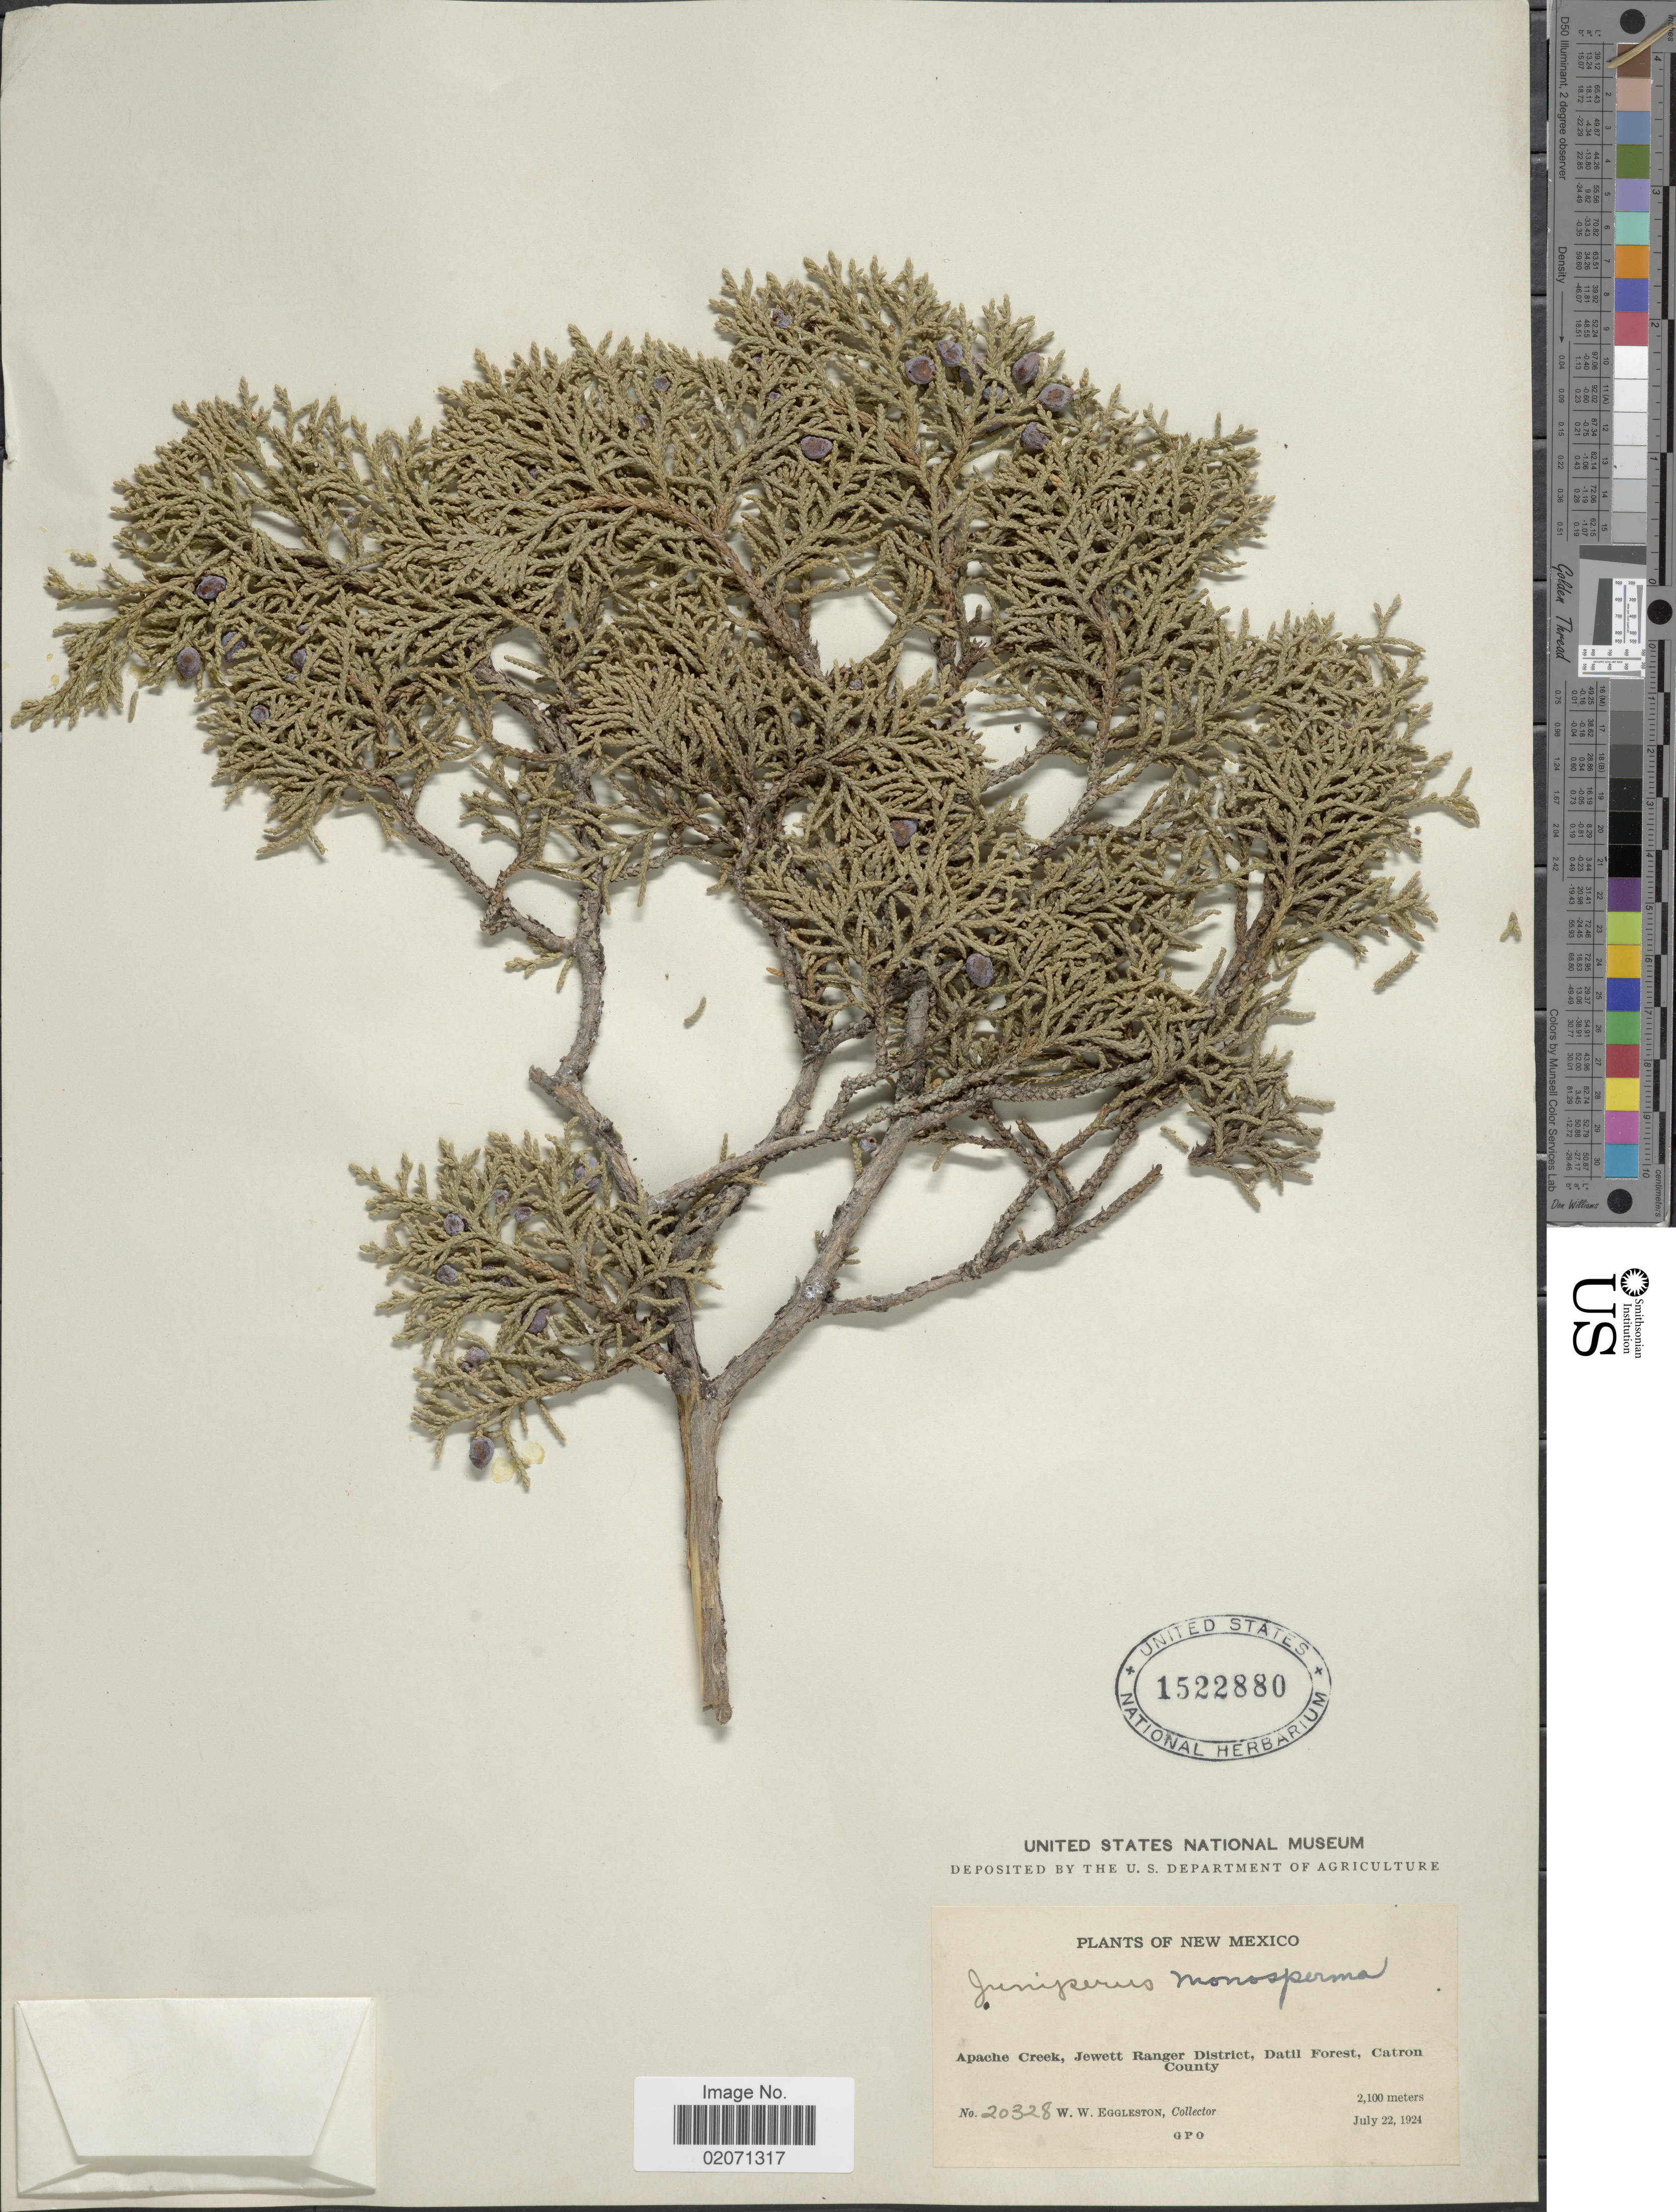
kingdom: Plantae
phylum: Tracheophyta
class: Pinopsida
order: Pinales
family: Cupressaceae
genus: Juniperus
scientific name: Juniperus monosperma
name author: (Engelm.) Sarg.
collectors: W. W. Eggleston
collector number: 20328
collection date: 1924-07-22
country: United States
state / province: New Mexico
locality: Apache Creek, Jewett Ranger District, Datil Forest, Catron County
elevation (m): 2100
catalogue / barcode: US 1522880